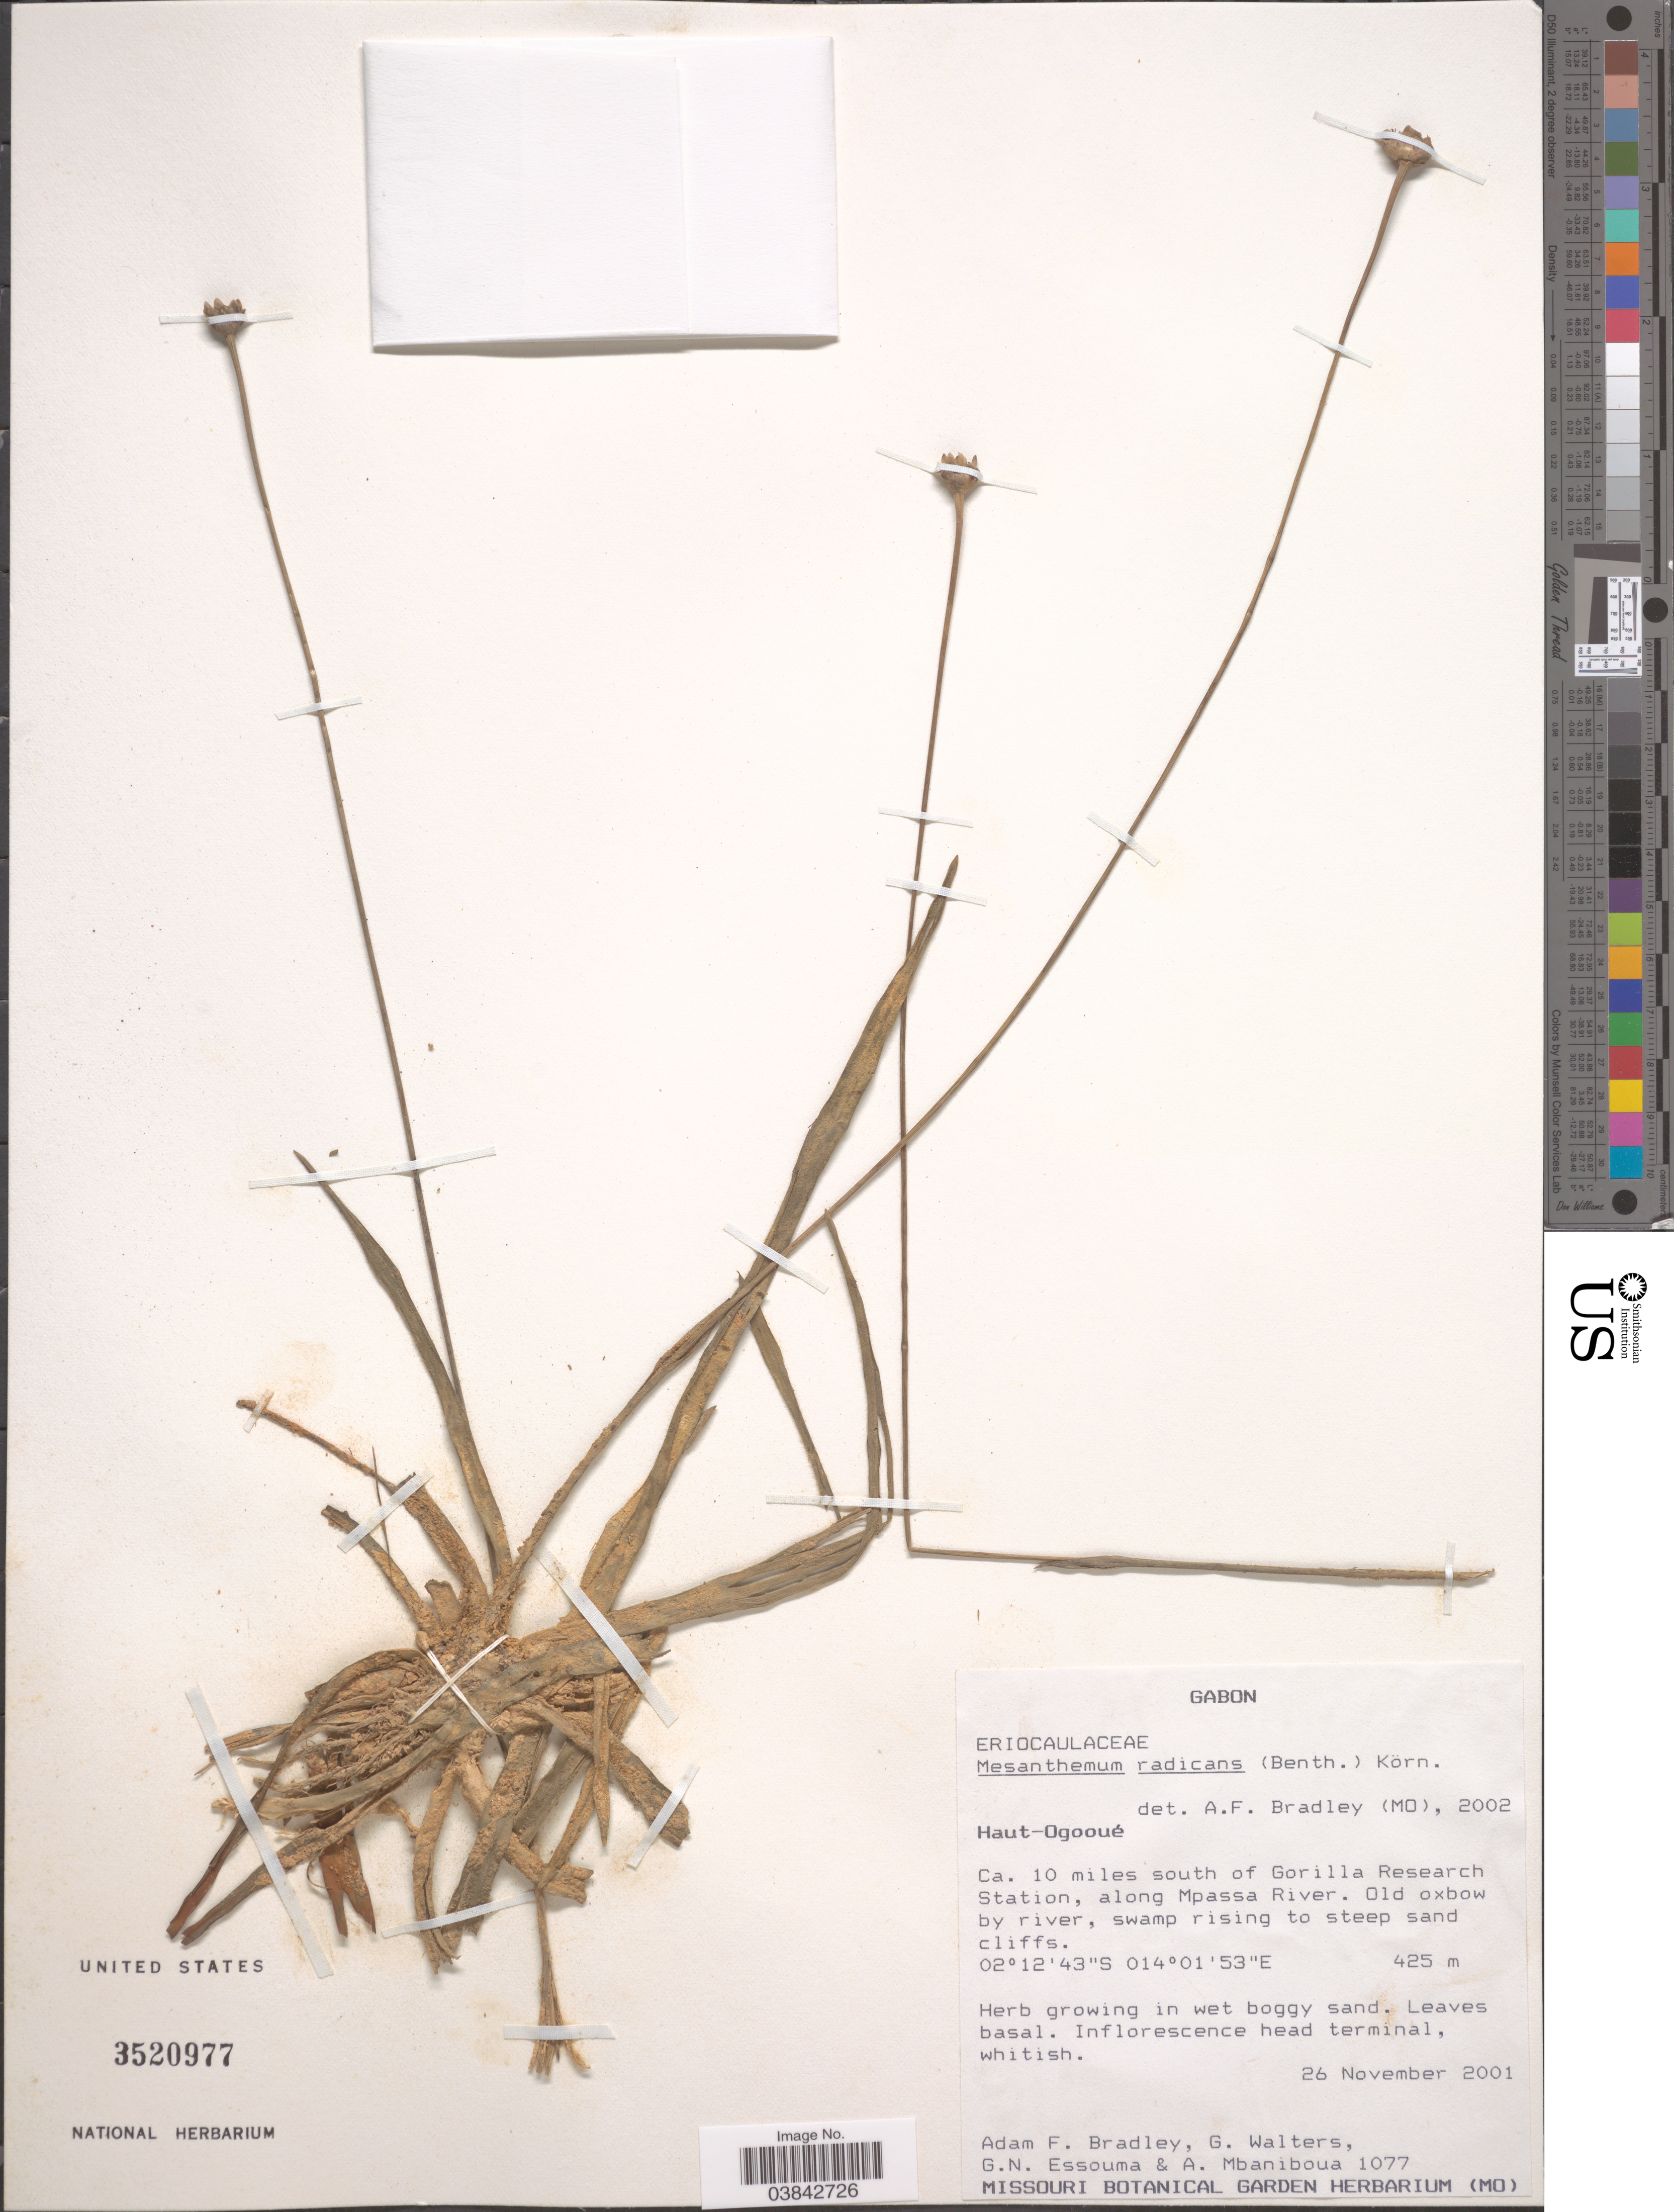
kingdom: Plantae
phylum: Tracheophyta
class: Liliopsida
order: Poales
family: Eriocaulaceae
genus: Mesanthemum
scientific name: Mesanthemum radicans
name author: (Benth.) Körn.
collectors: A. F. Bradley, G. Walters, G. Essouma & A. Mbaniboua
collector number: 1077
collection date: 2001-11-26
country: Gabon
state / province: Haut-Ogooue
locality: Ca. 10 miles south of Gorilla Research Station, along Mpassa River.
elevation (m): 425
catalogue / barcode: US 3520977